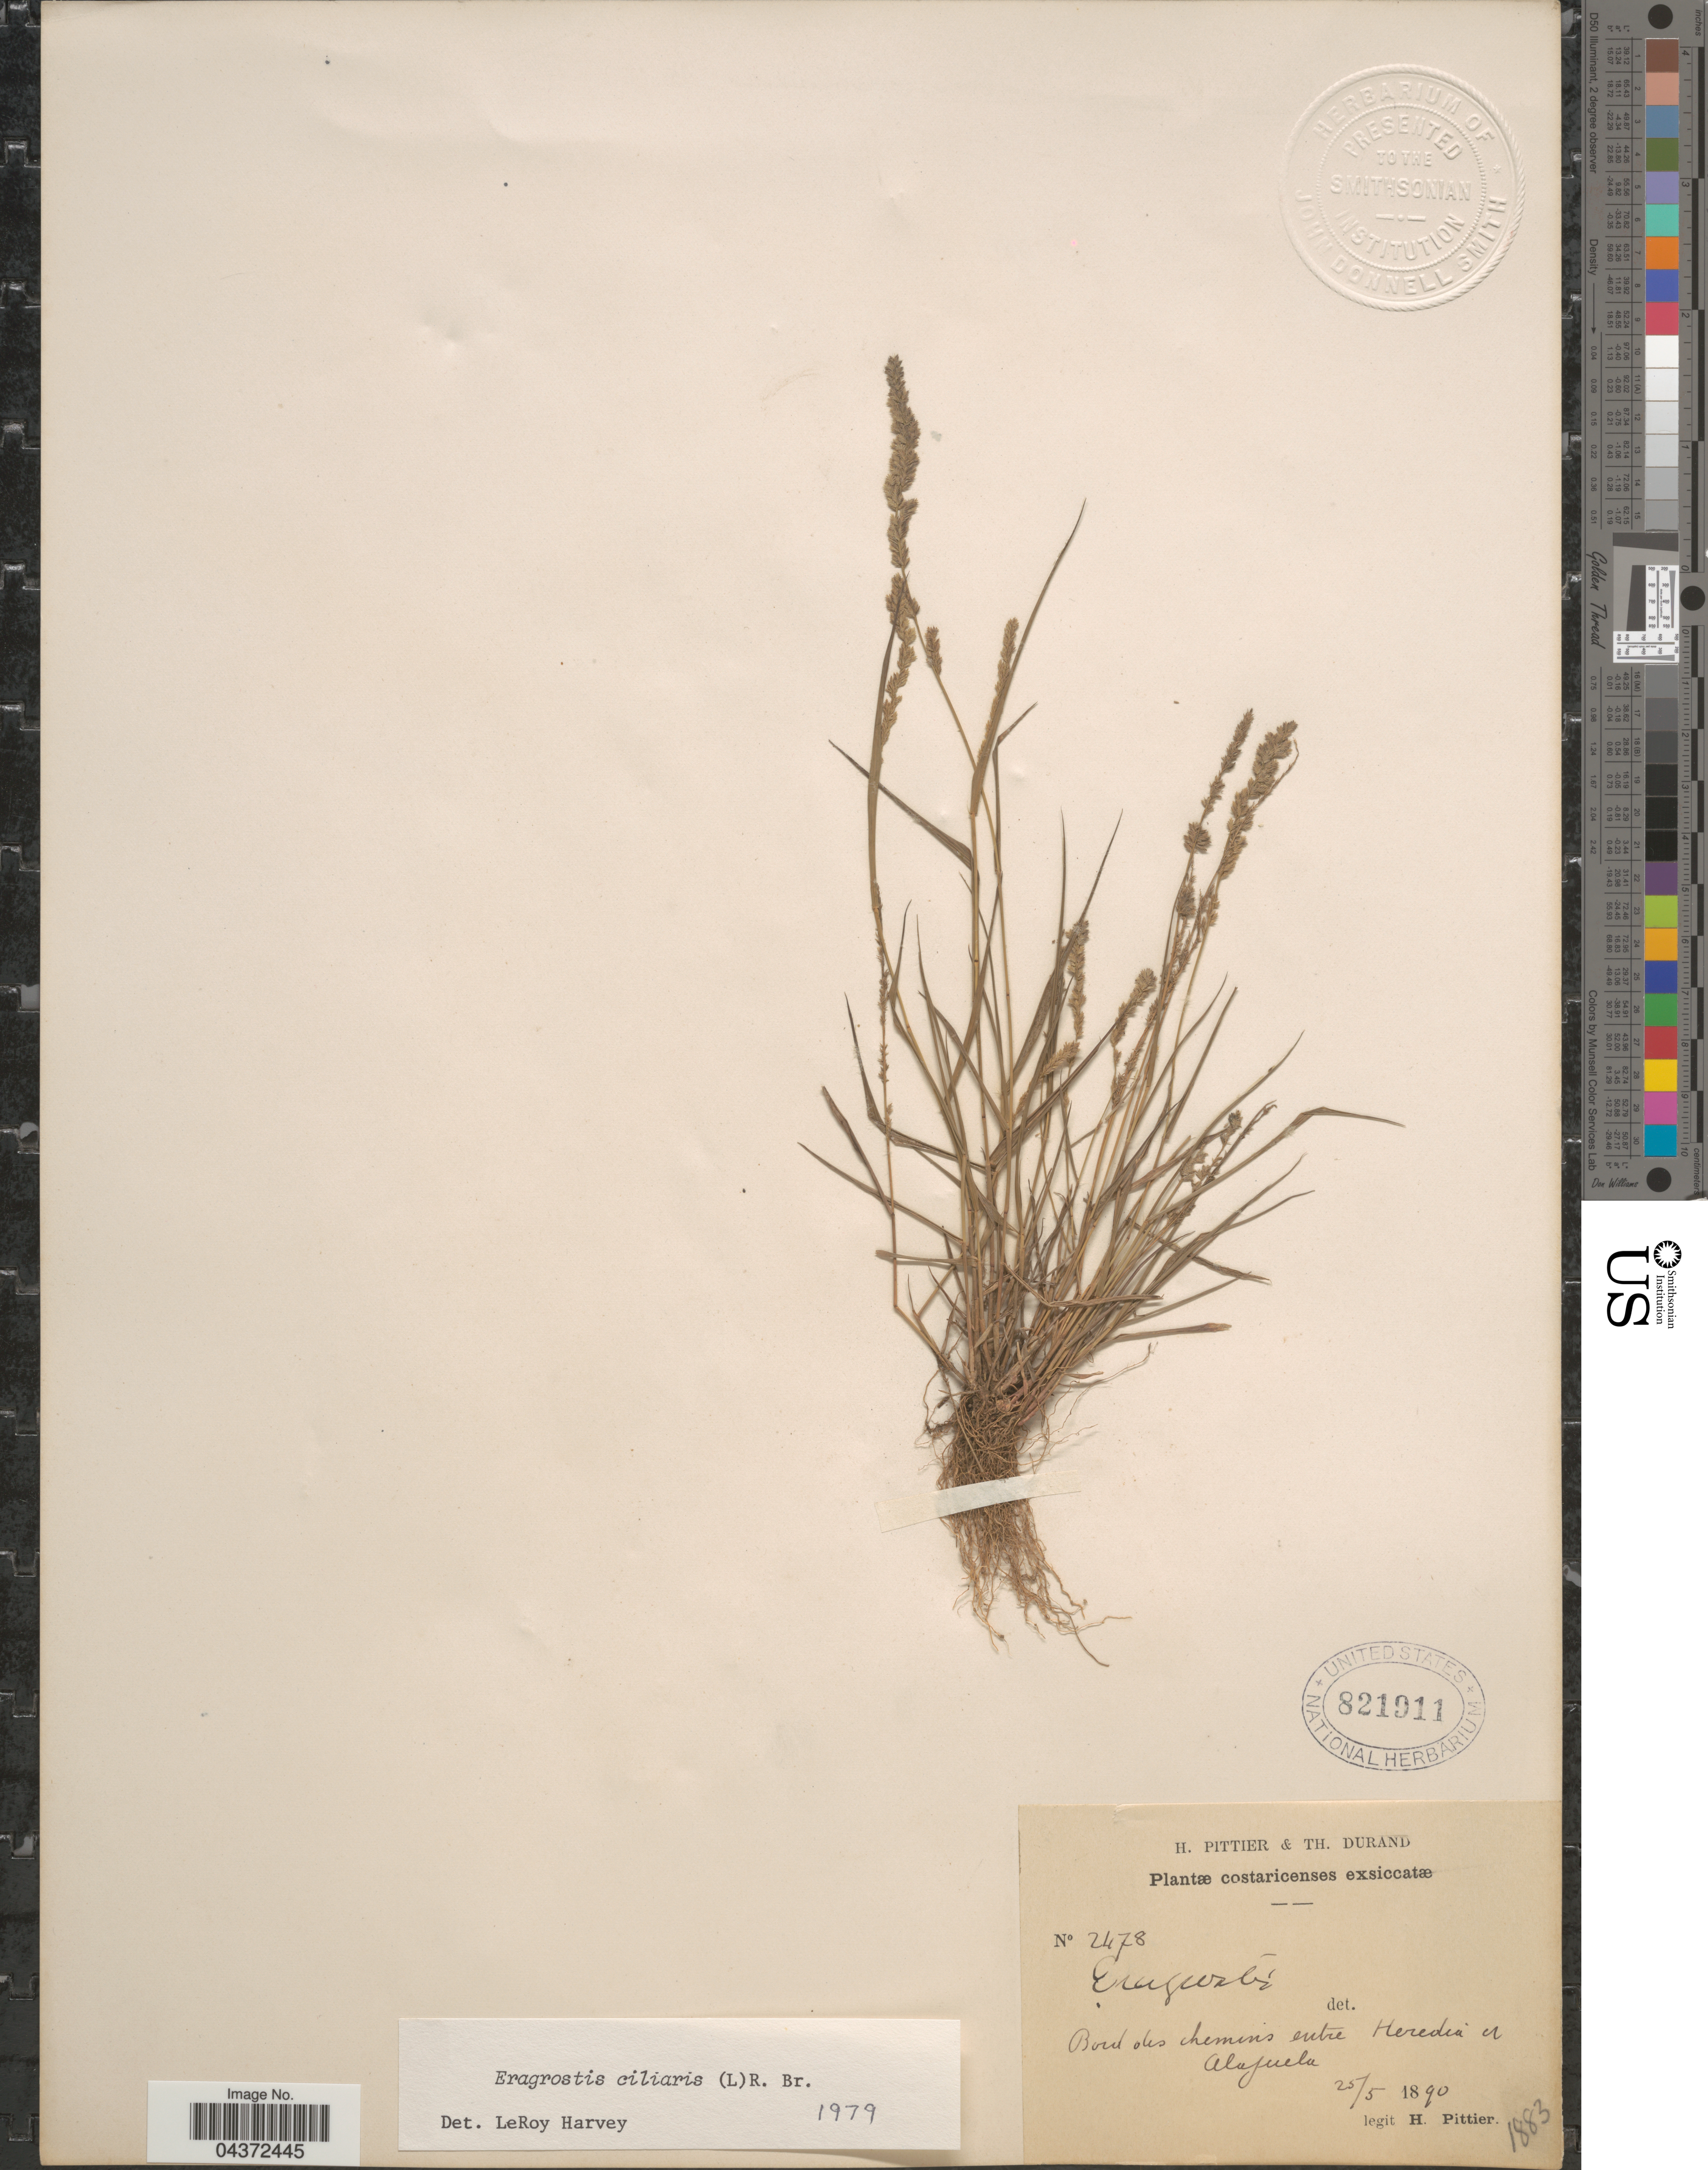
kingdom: Plantae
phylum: Tracheophyta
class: Liliopsida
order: Poales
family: Poaceae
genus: Eragrostis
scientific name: Eragrostis ciliaris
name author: (L.) R. Br.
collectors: H. F. Pittier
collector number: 2478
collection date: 1890-05-25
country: Costa Rica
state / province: Alajuela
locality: Bord des chemins entre Heredia er Alajuela.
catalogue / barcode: US 821911